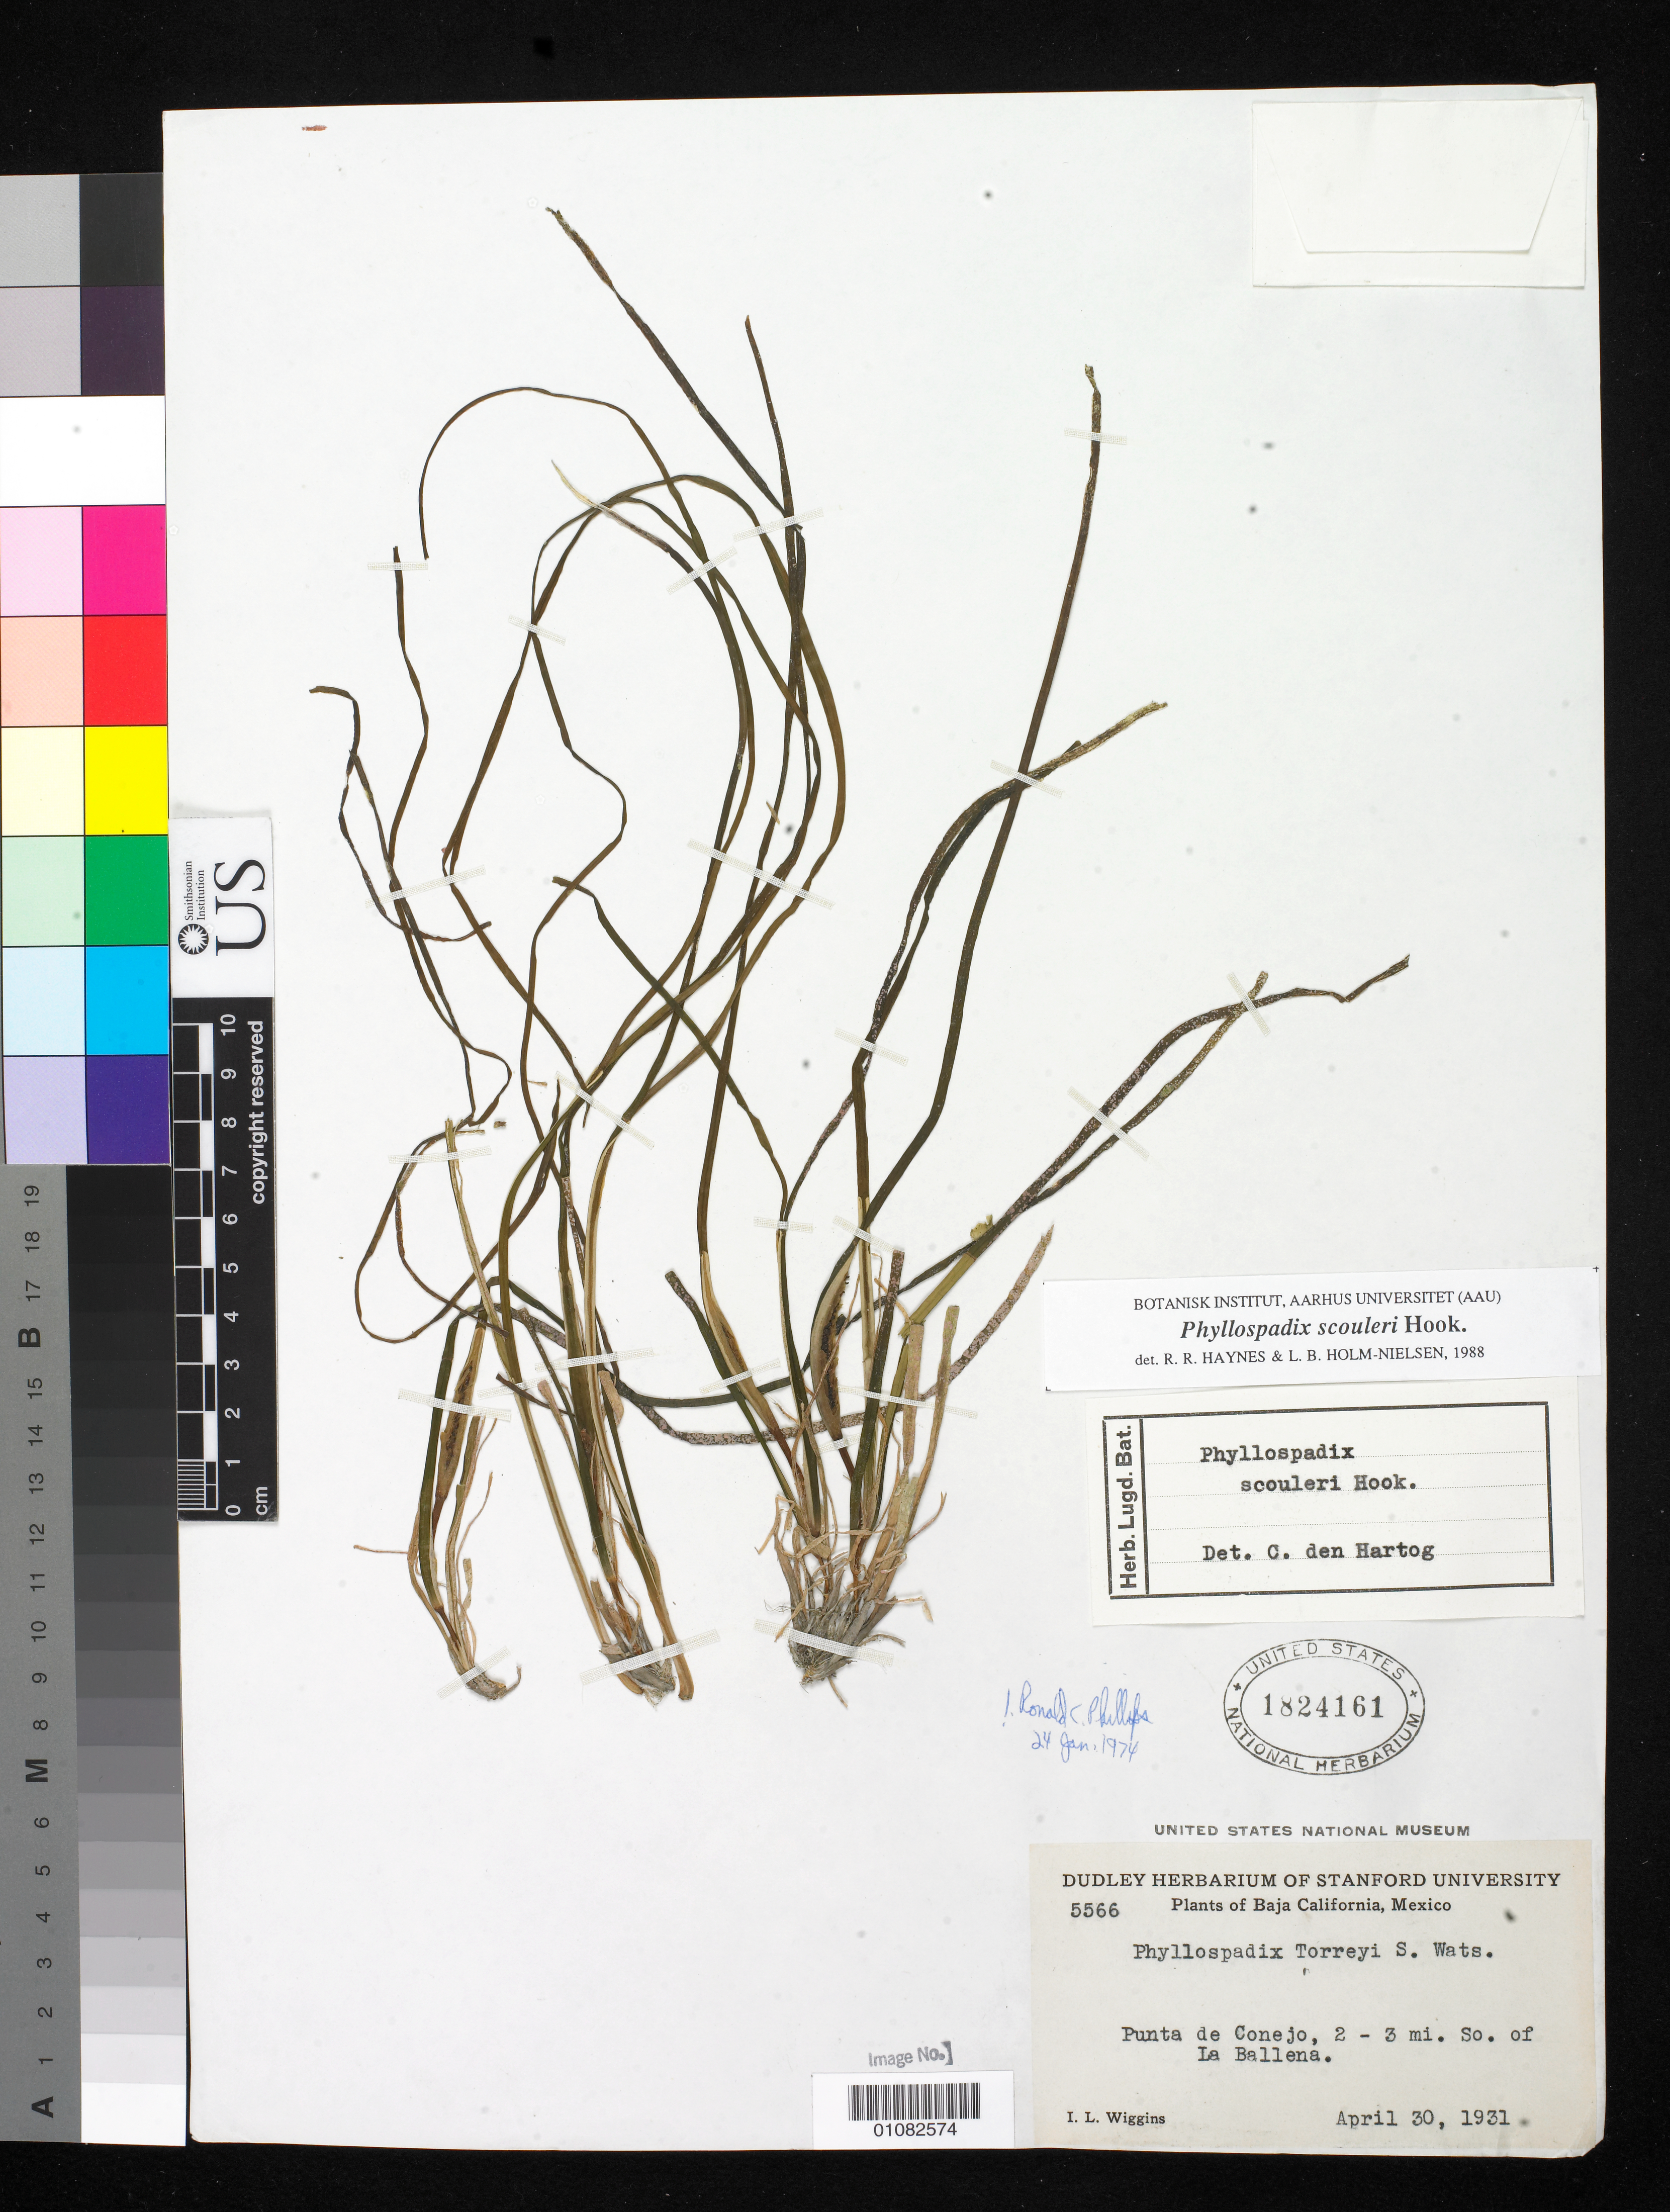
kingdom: Plantae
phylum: Tracheophyta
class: Liliopsida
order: Alismatales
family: Zosteraceae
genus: Phyllospadix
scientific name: Phyllospadix scouleri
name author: Hook.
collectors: I. L. Wiggins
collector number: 5566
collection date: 1931-04-30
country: Mexico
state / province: Baja California Sur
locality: Punta de Conejo, 2- 3 mi. So. of La Ballena.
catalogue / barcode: US 1824161